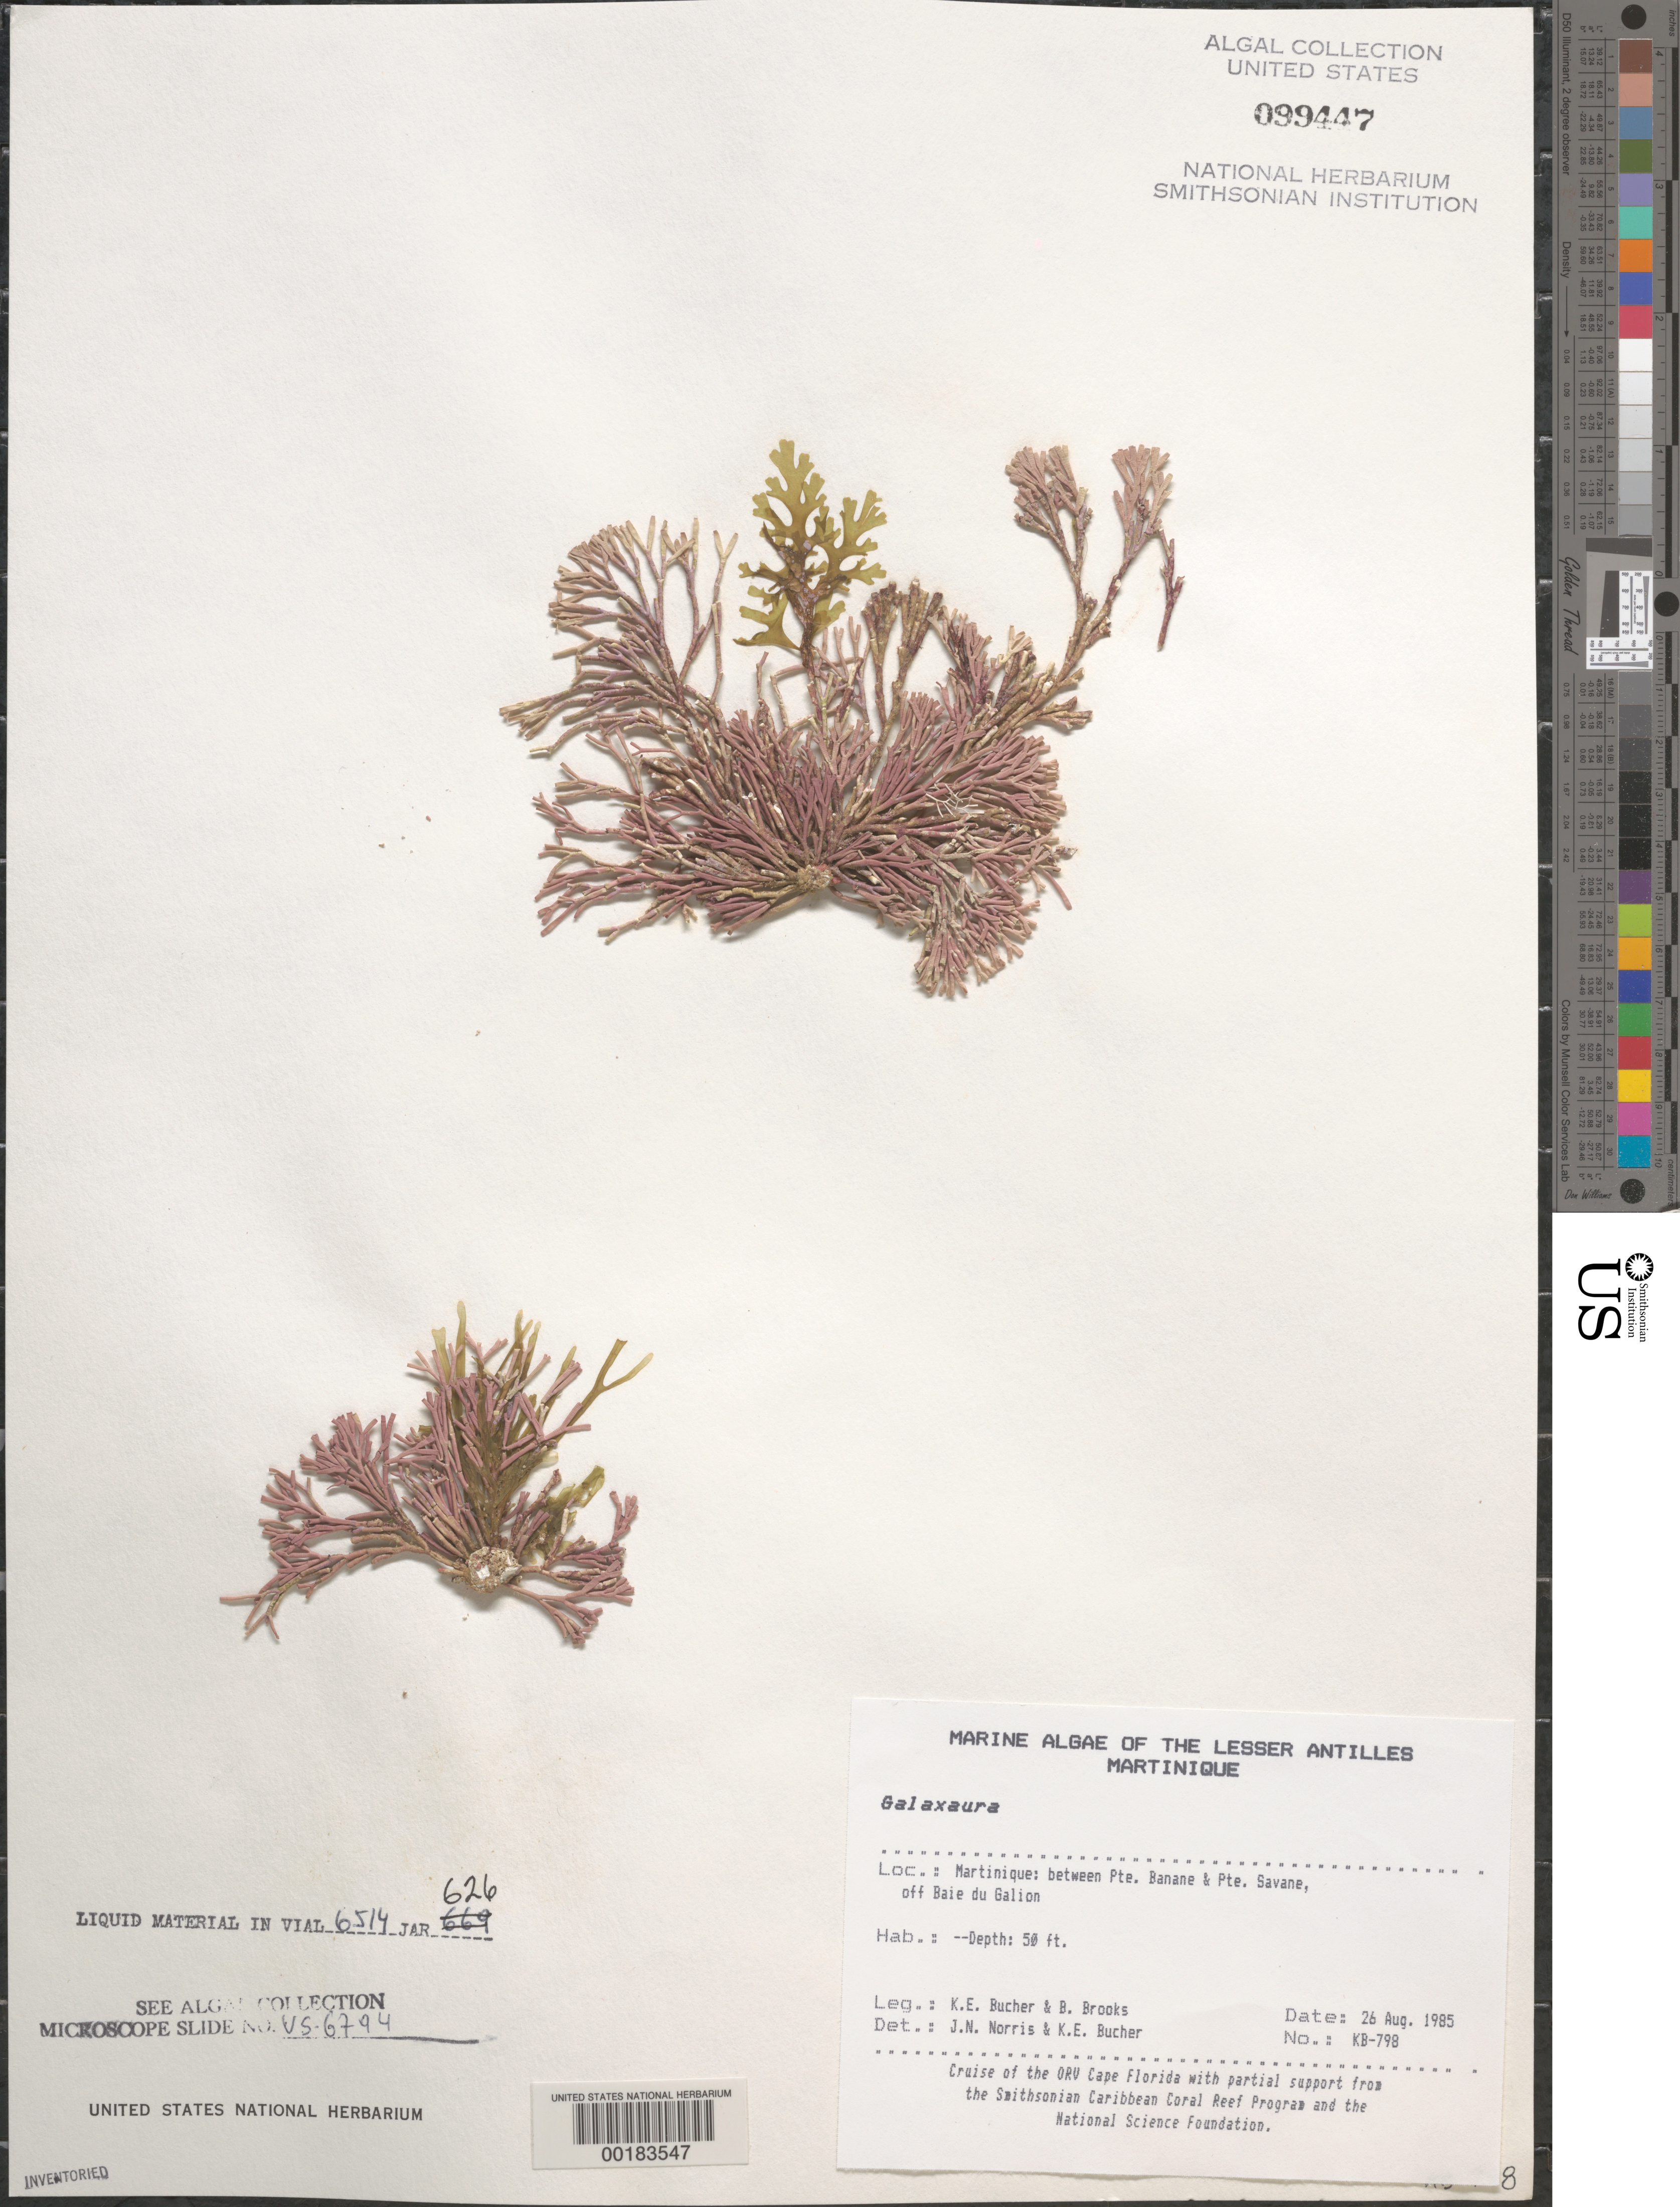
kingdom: Plantae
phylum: Rhodophyta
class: Florideophyceae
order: Nemaliales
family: Galaxauraceae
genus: Galaxaura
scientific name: Galaxaura sp.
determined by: Norris, J. N.; Bucher, K. E.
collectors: K. E. Bucher & B. Brooks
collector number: Kb-798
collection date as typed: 26 Aug 1985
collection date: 1985-08-26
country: Martinique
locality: Between Pointe Banane and Pointe Savane, off Baie du Galion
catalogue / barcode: US 99447